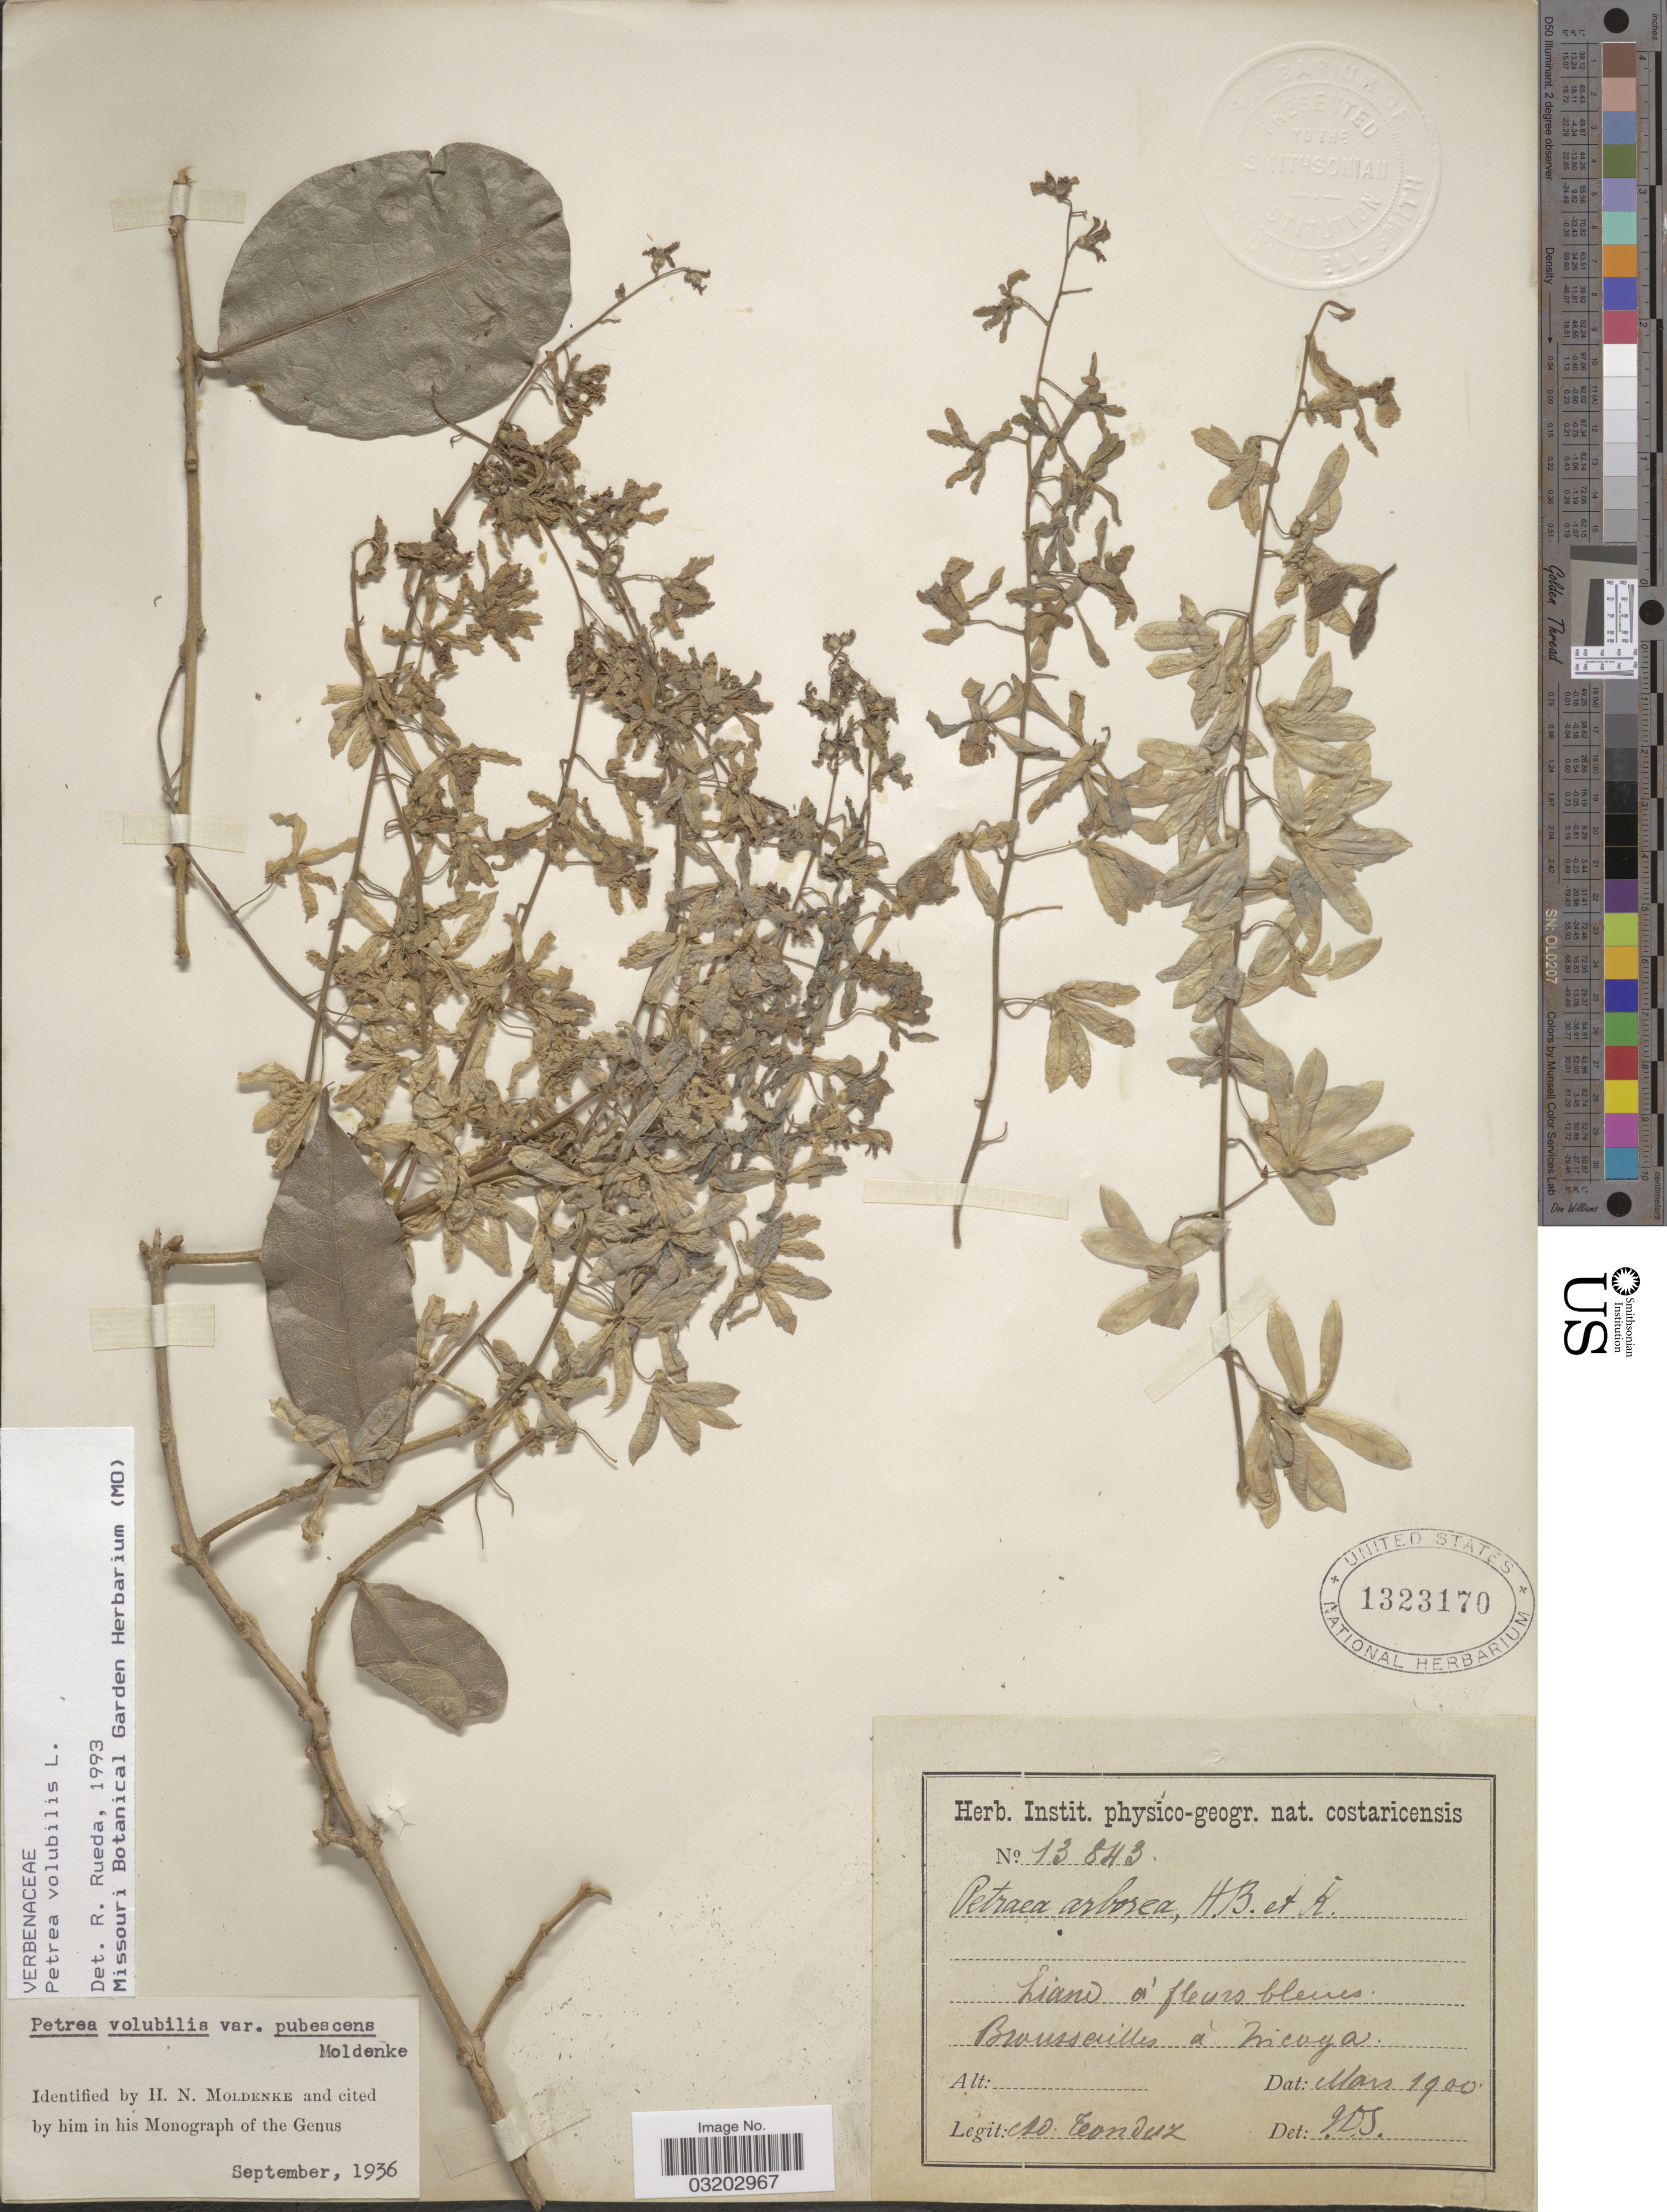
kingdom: Plantae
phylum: Tracheophyta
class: Magnoliopsida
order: Lamiales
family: Verbenaceae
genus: Petrea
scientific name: Petrea volubilis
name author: L.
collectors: A. Tonduz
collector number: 13843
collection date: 1900-03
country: Costa Rica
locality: Brousailles à Nicoya.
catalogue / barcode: US 1323170